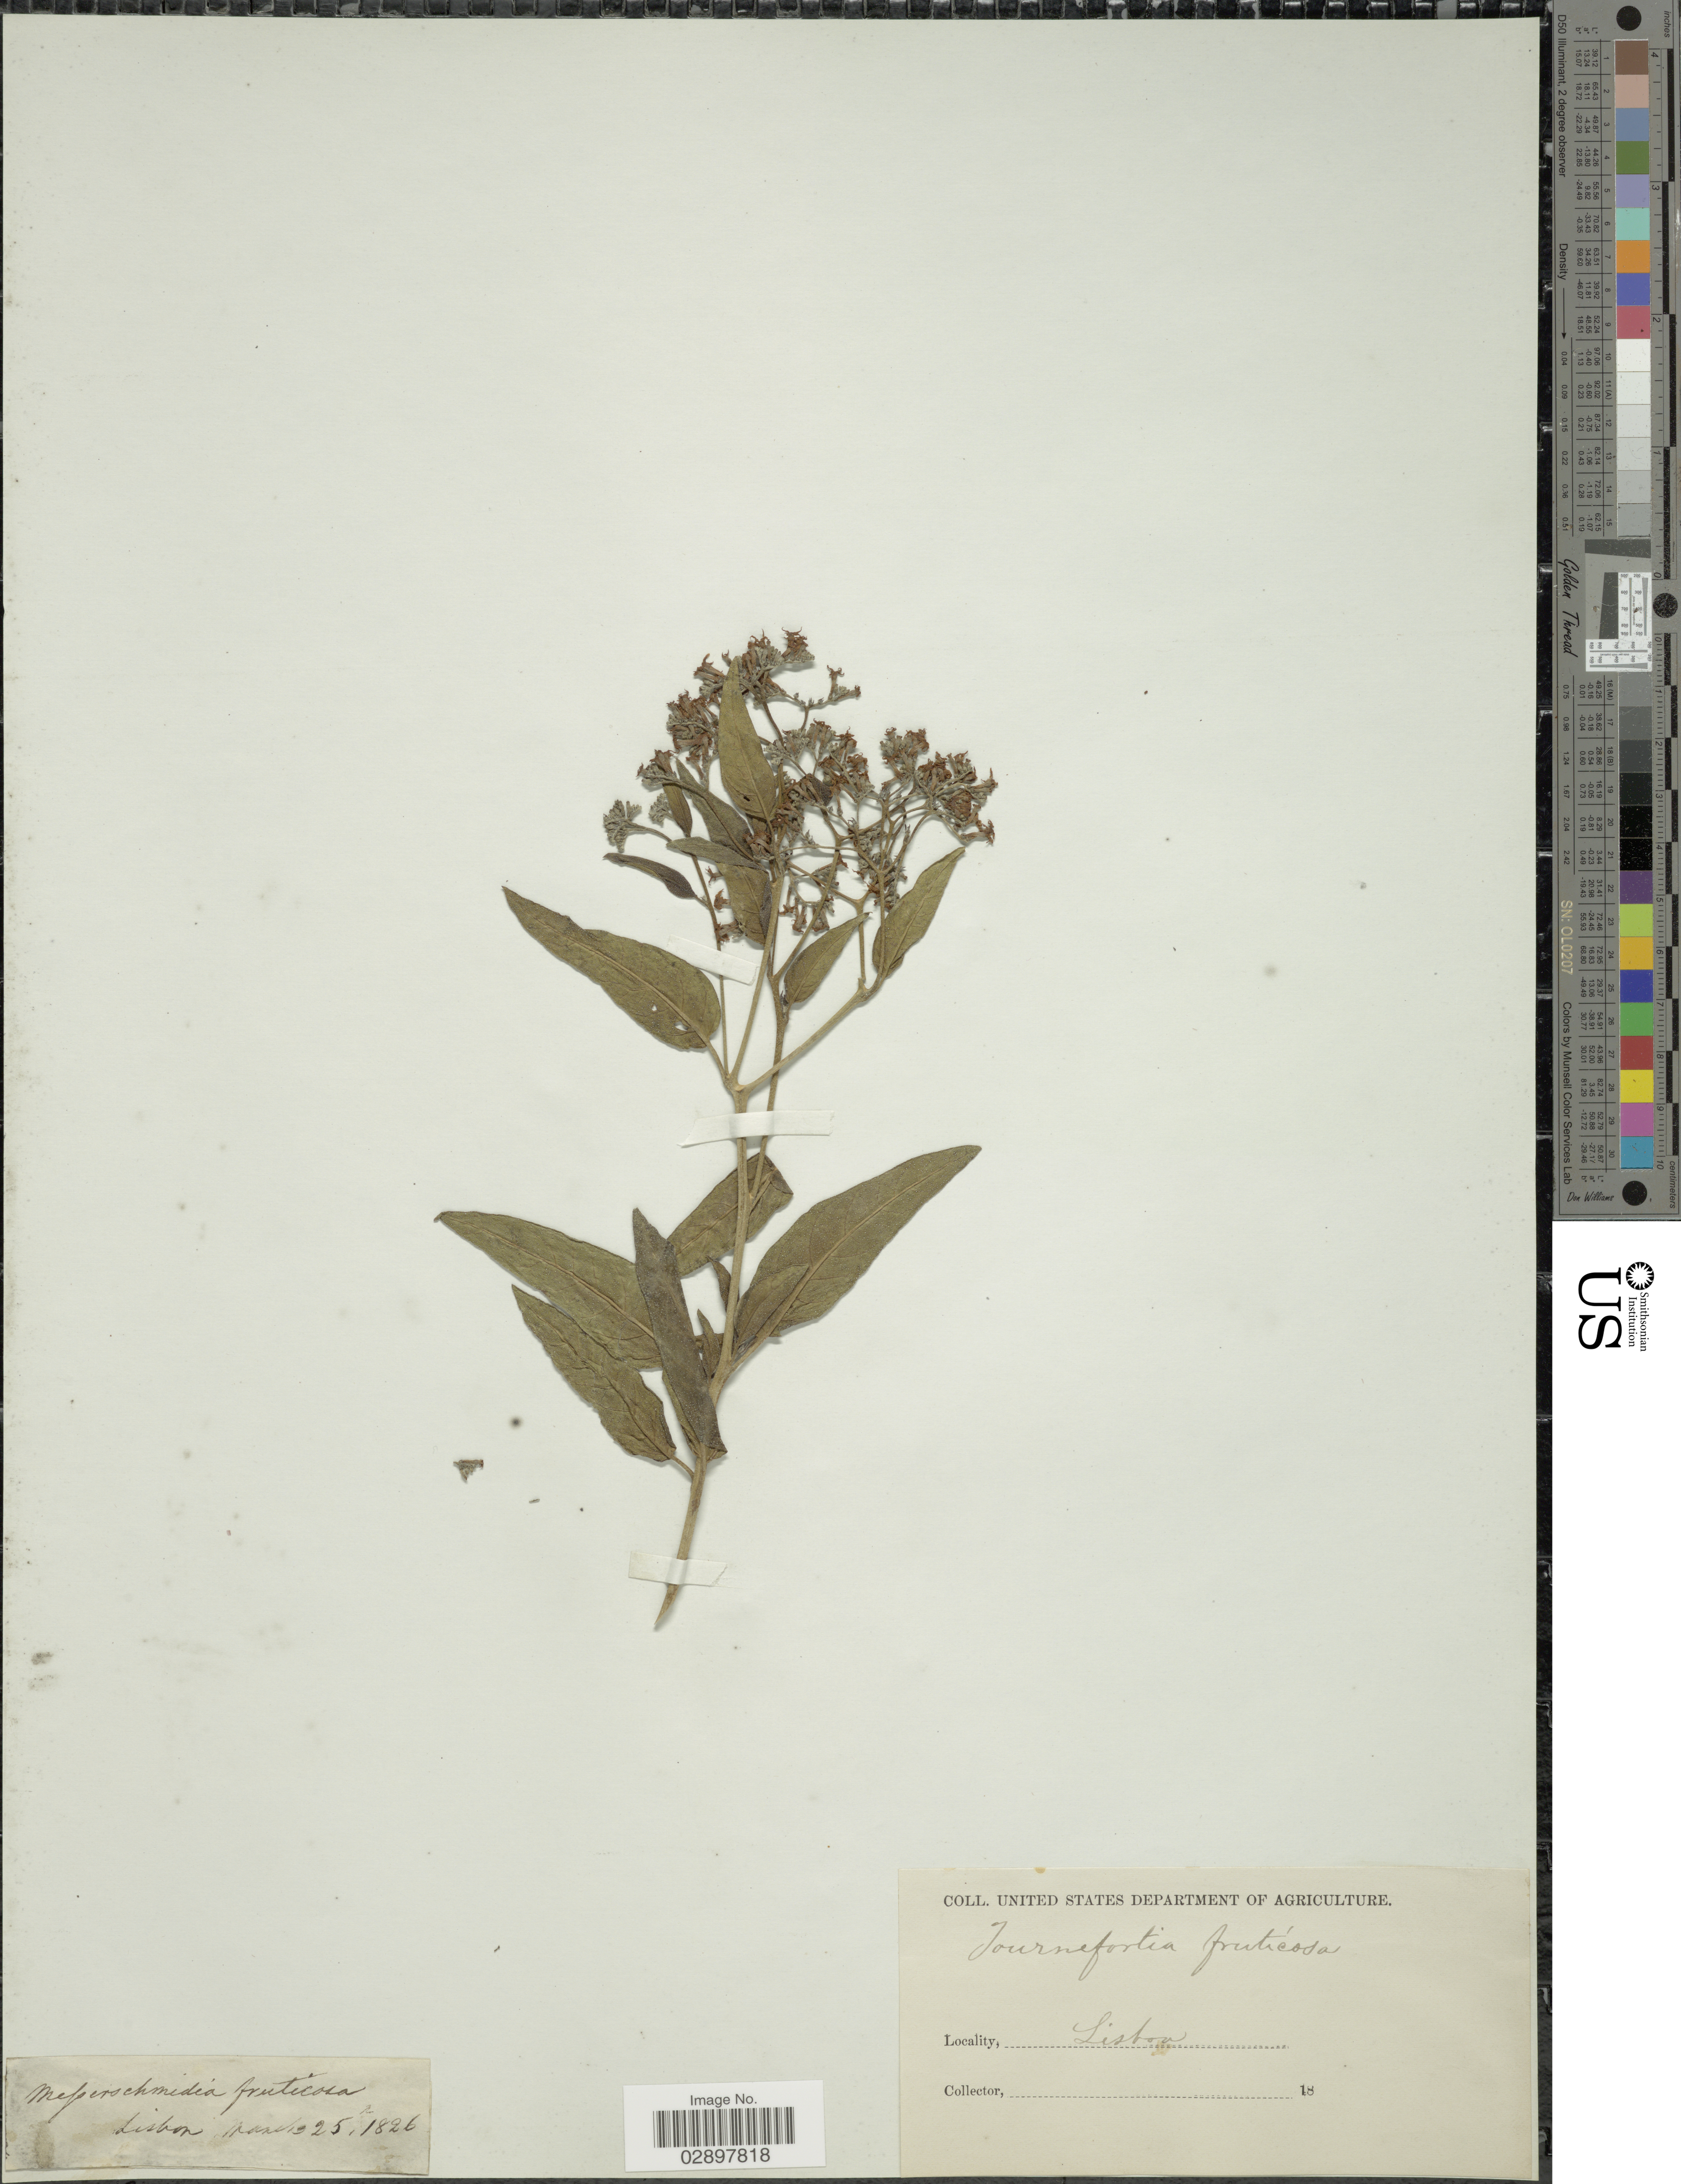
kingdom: Plantae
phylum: Tracheophyta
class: Magnoliopsida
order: Boraginales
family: Heliotropiaceae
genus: Tournefortia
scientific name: Tournefortia fruticosa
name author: Ortega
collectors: United States Department of Agriculture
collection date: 1826-06-25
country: Portugal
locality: Lisbon.